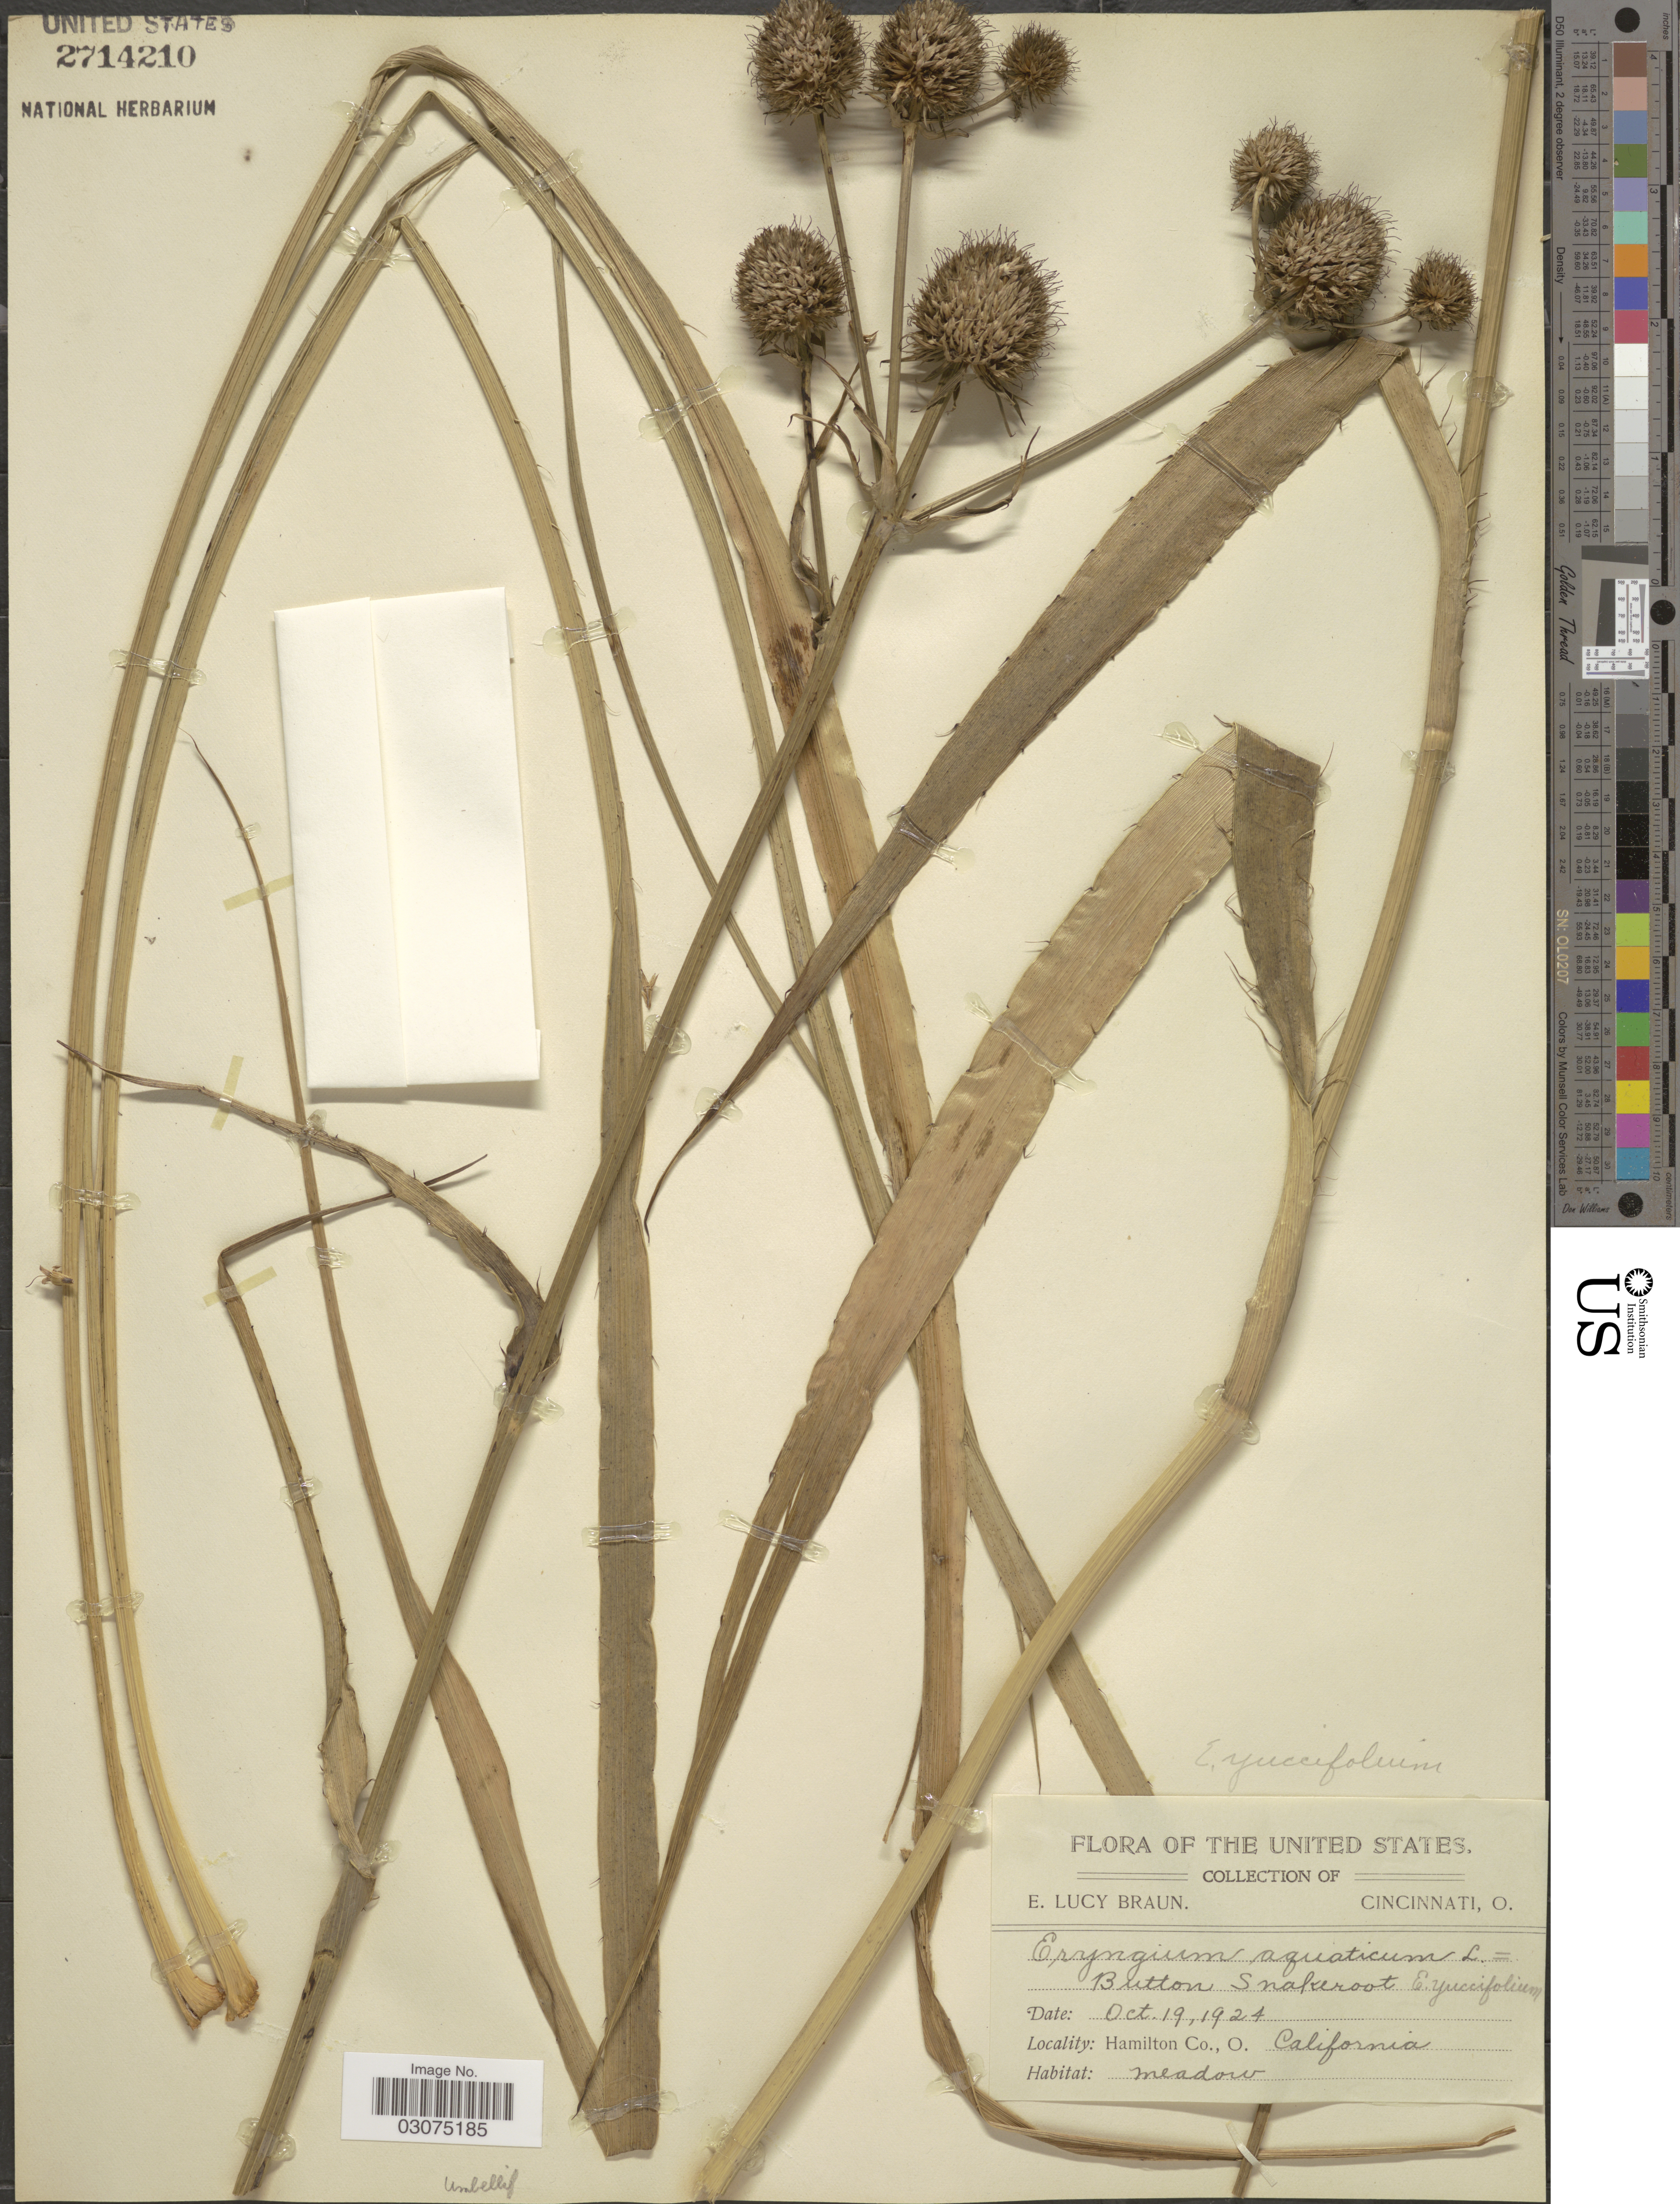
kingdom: Plantae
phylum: Tracheophyta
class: Magnoliopsida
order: Apiales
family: Apiaceae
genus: Eryngium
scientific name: Eryngium yuccifolium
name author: Michx.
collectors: E. L. Braun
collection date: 1924-10-19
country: United States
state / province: Ohio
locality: Hamilton Co., O. California.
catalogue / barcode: US 2714210